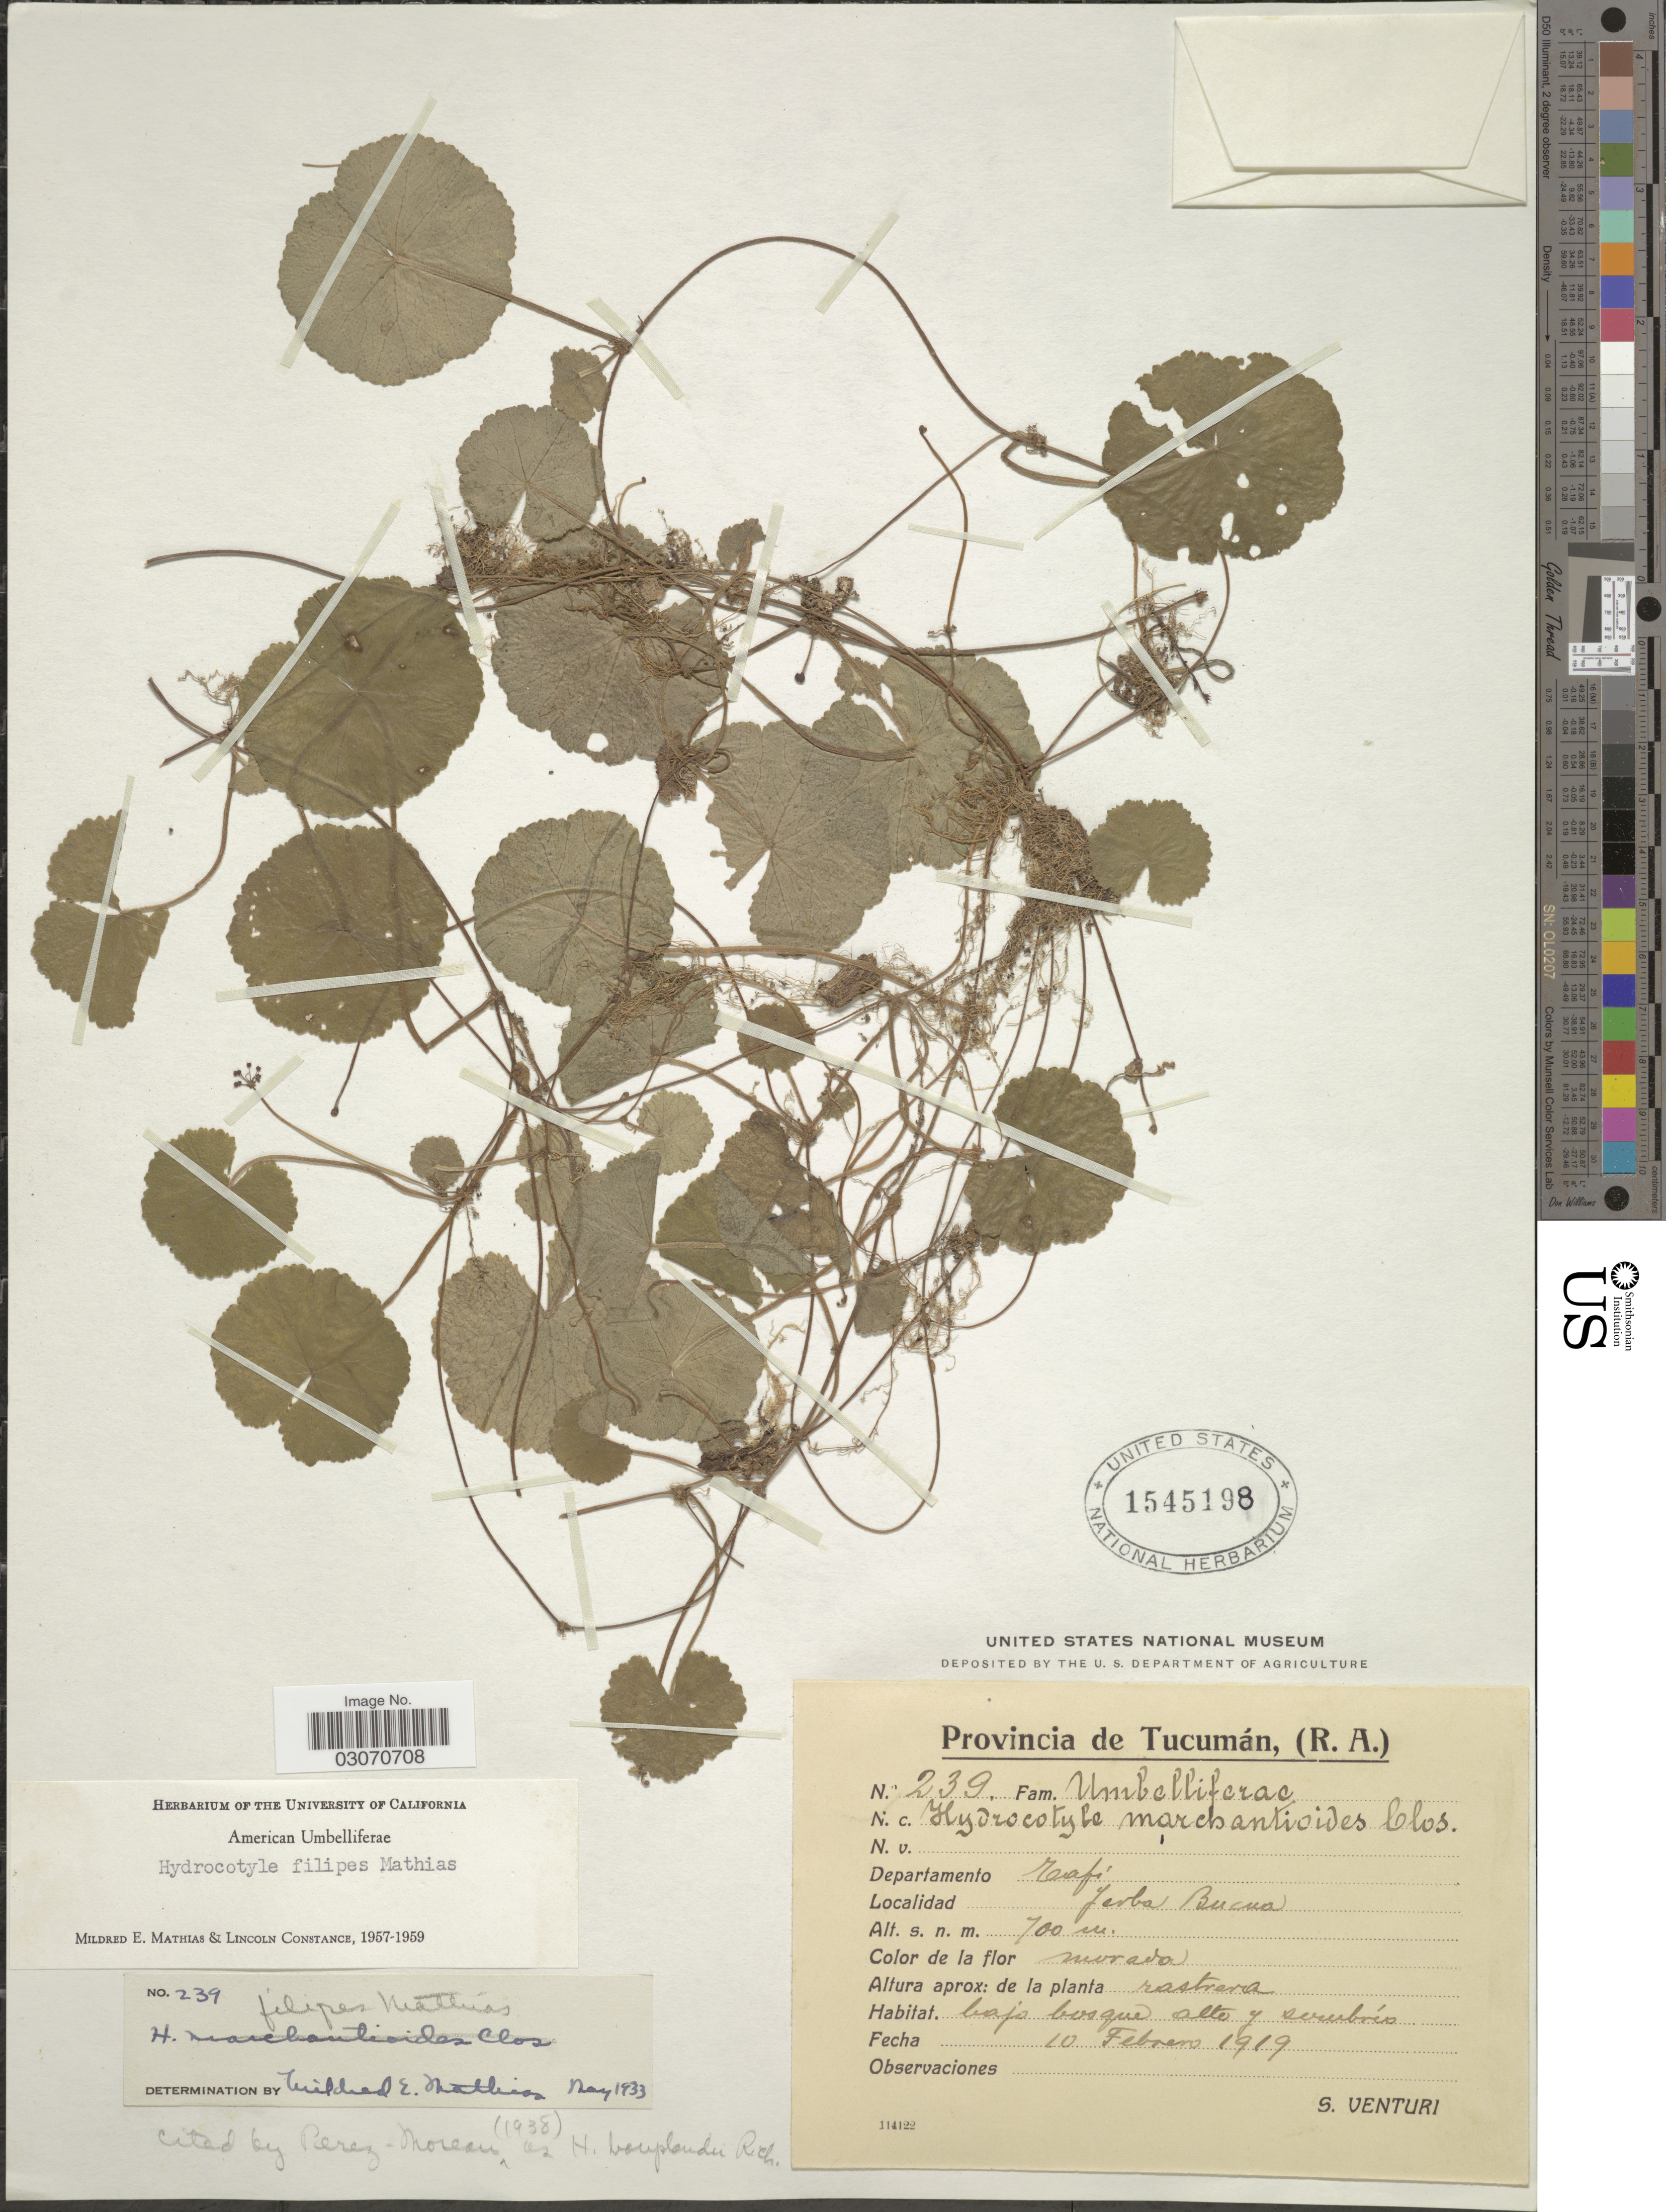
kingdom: Plantae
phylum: Tracheophyta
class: Magnoliopsida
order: Apiales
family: Araliaceae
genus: Hydrocotyle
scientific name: Hydrocotyle filipes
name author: Mathias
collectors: S. Venturi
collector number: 239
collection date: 1919-02-10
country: Argentina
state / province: Tucuman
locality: Departamento Tafi, Jerba Bucua.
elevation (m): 700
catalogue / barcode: US 1545198